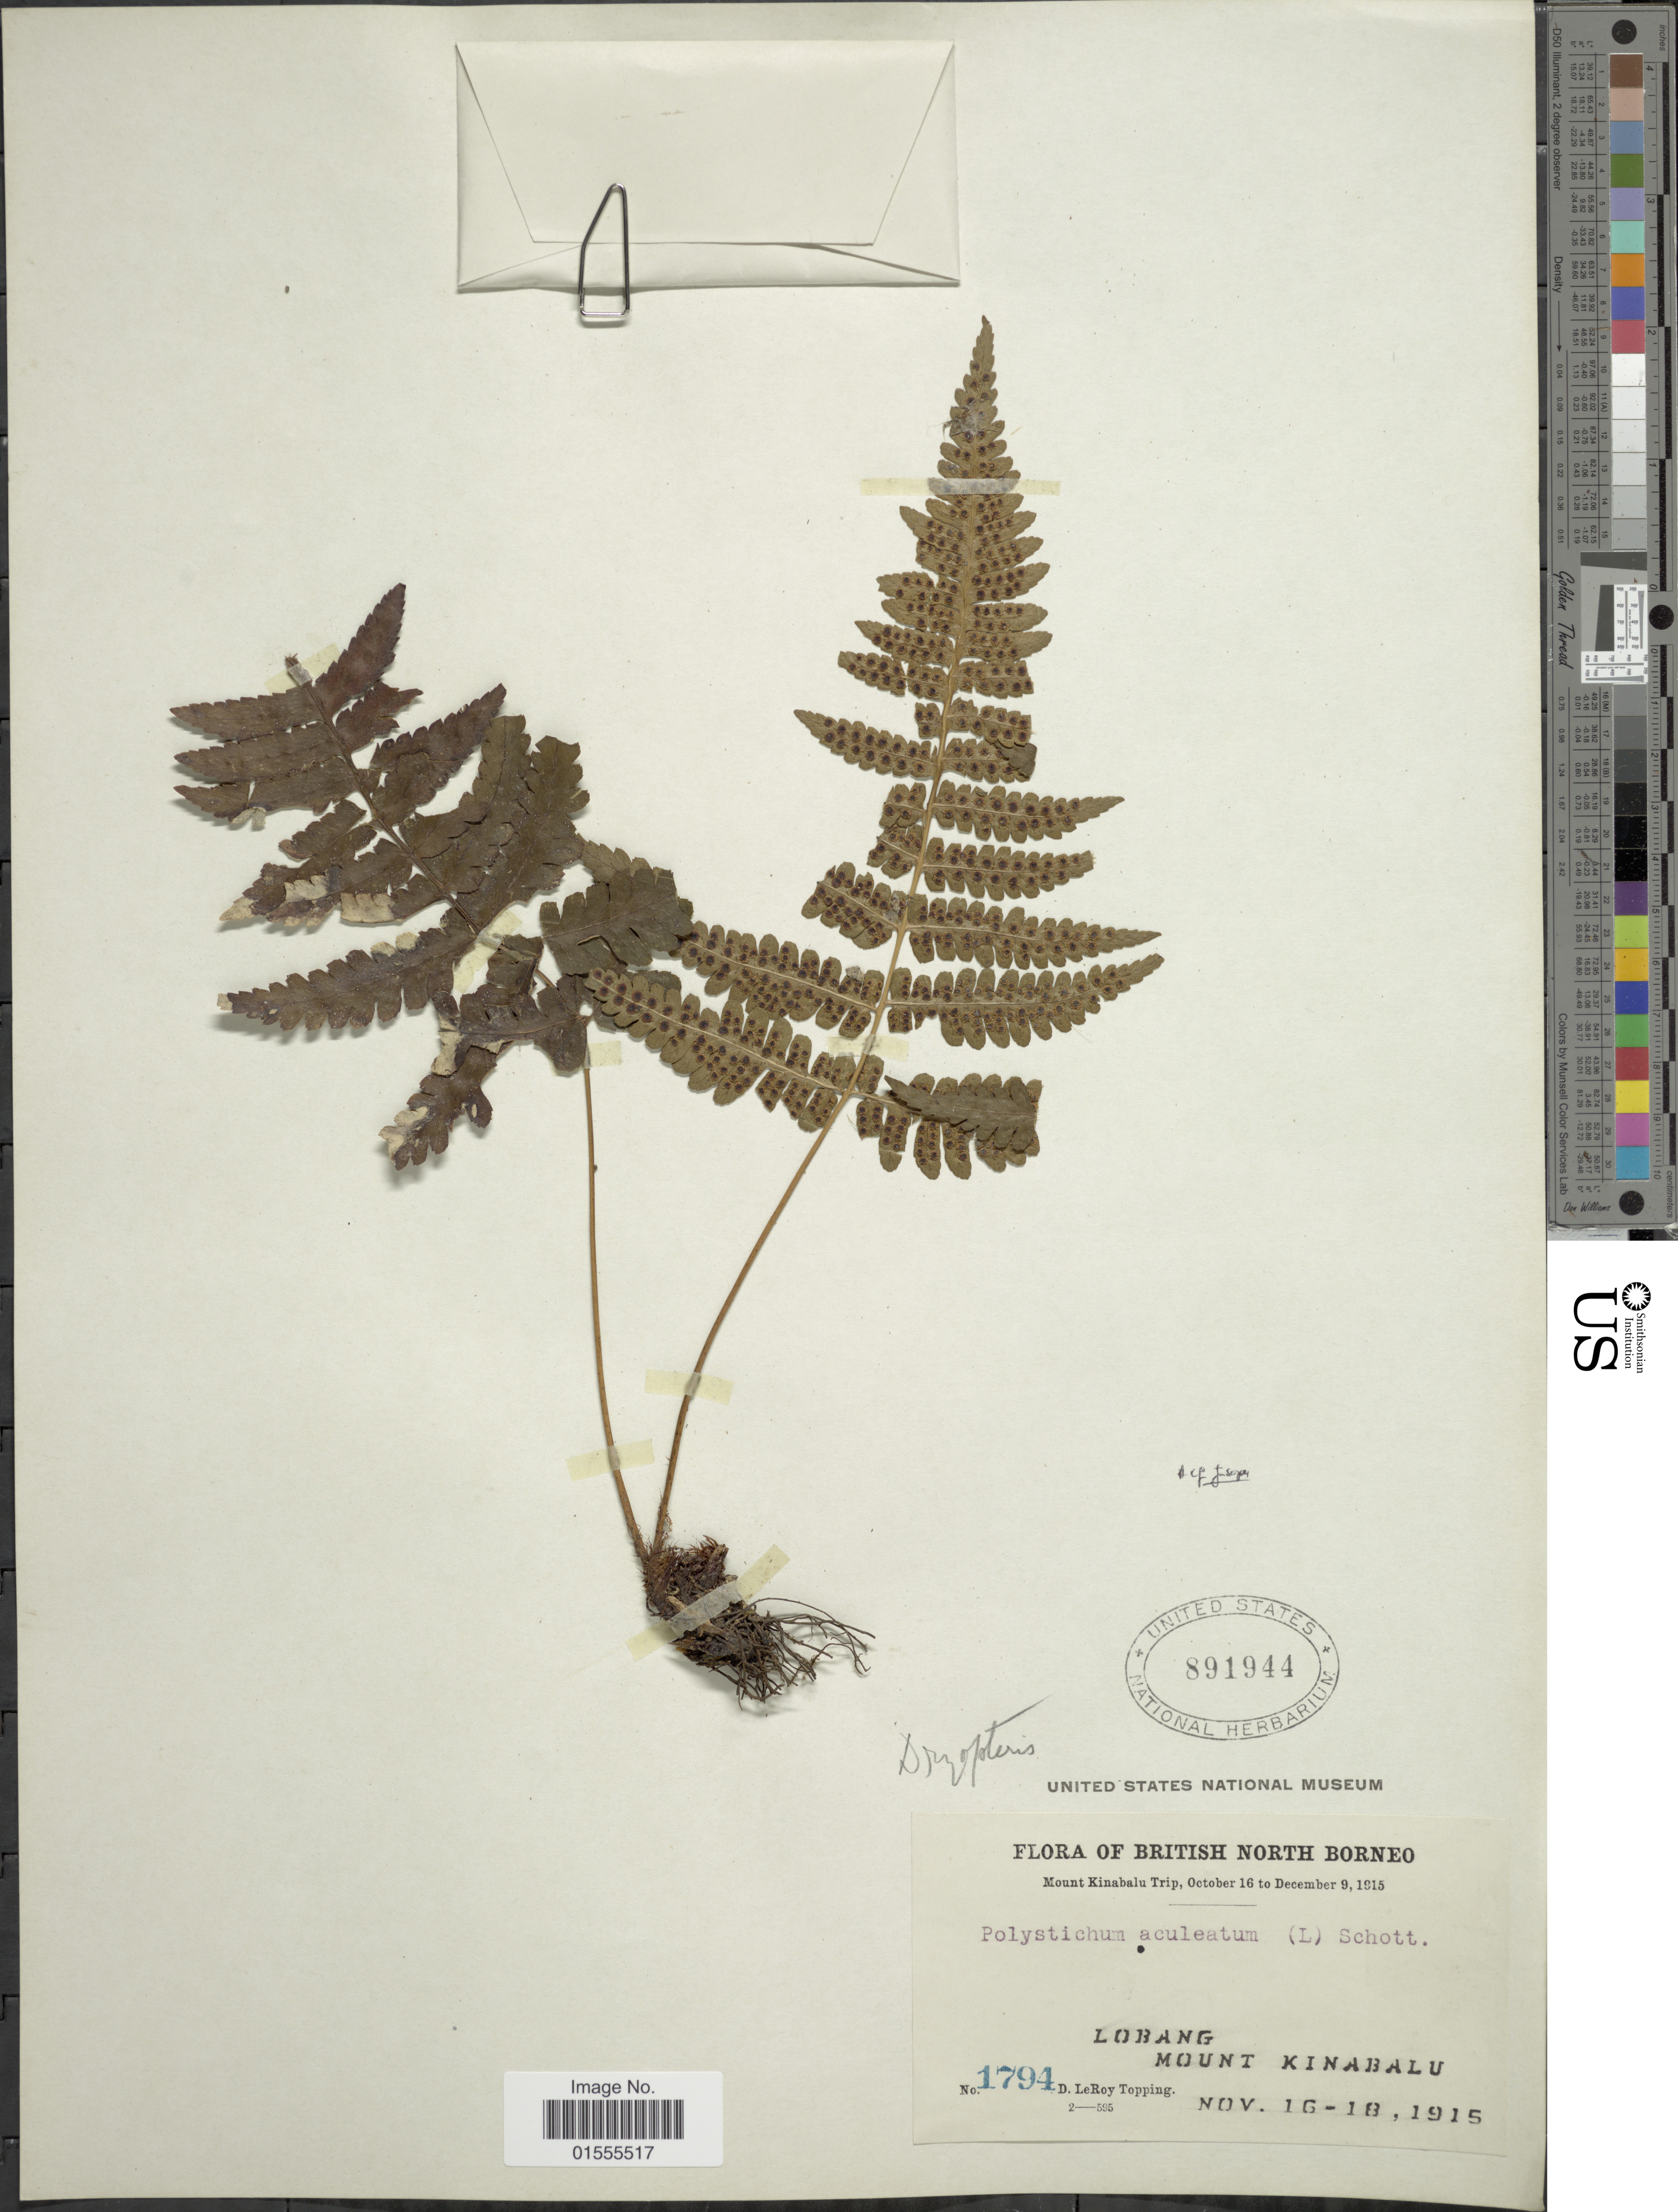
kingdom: Plantae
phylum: Tracheophyta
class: Polypodiopsida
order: Polypodiales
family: Dryopteridaceae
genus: Dryopteris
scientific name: Dryopteris sp.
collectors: D. L. Topping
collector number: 1794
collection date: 1915-11-16/1915-11-18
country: Malaysia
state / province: Sabah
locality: British North Borneo, Lobang, Mount Kinabalu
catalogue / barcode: US 891944